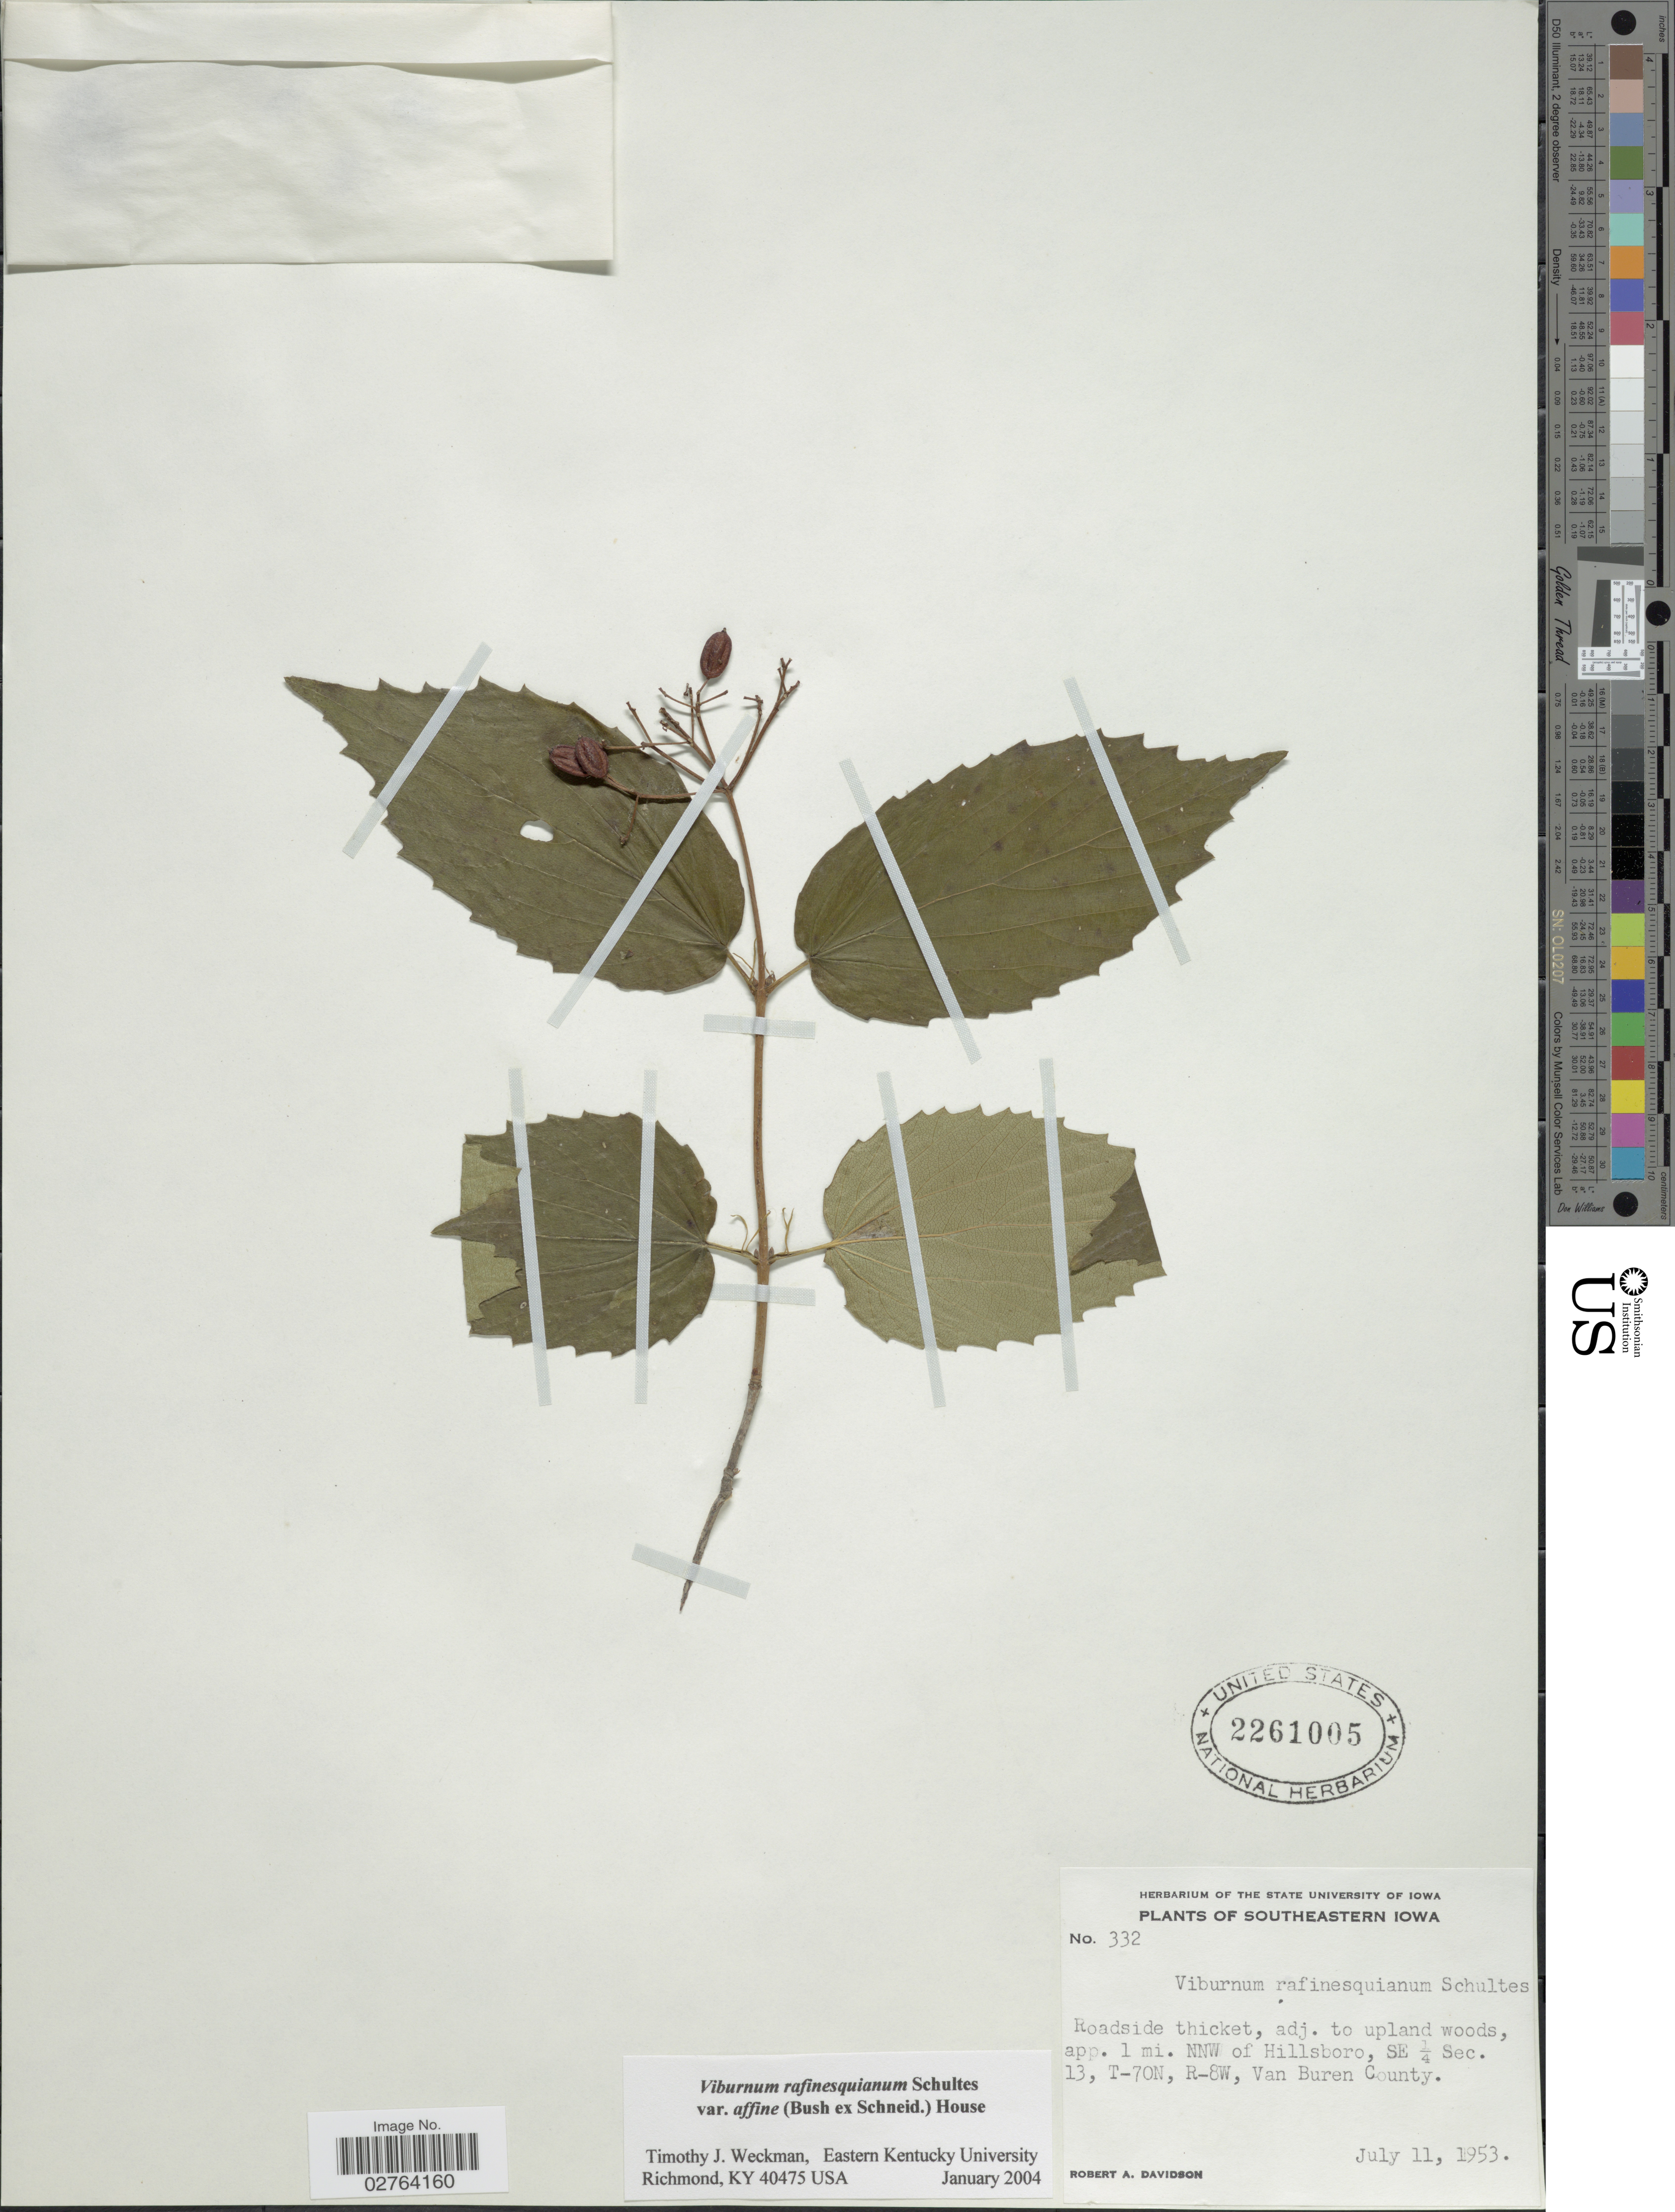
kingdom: Plantae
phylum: Tracheophyta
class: Magnoliopsida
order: Dipsacales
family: Viburnaceae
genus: Viburnum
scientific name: Viburnum rafinesqueanum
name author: Schult.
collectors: R. A. Davidson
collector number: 332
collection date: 1953-07-11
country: United States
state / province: Iowa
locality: Southeastern Iowa, app. 1 mi. NNW of Hillsboro, SE ¼ Sec. 13, T-70N, R-8W, Van Buren County.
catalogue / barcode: US 2261005